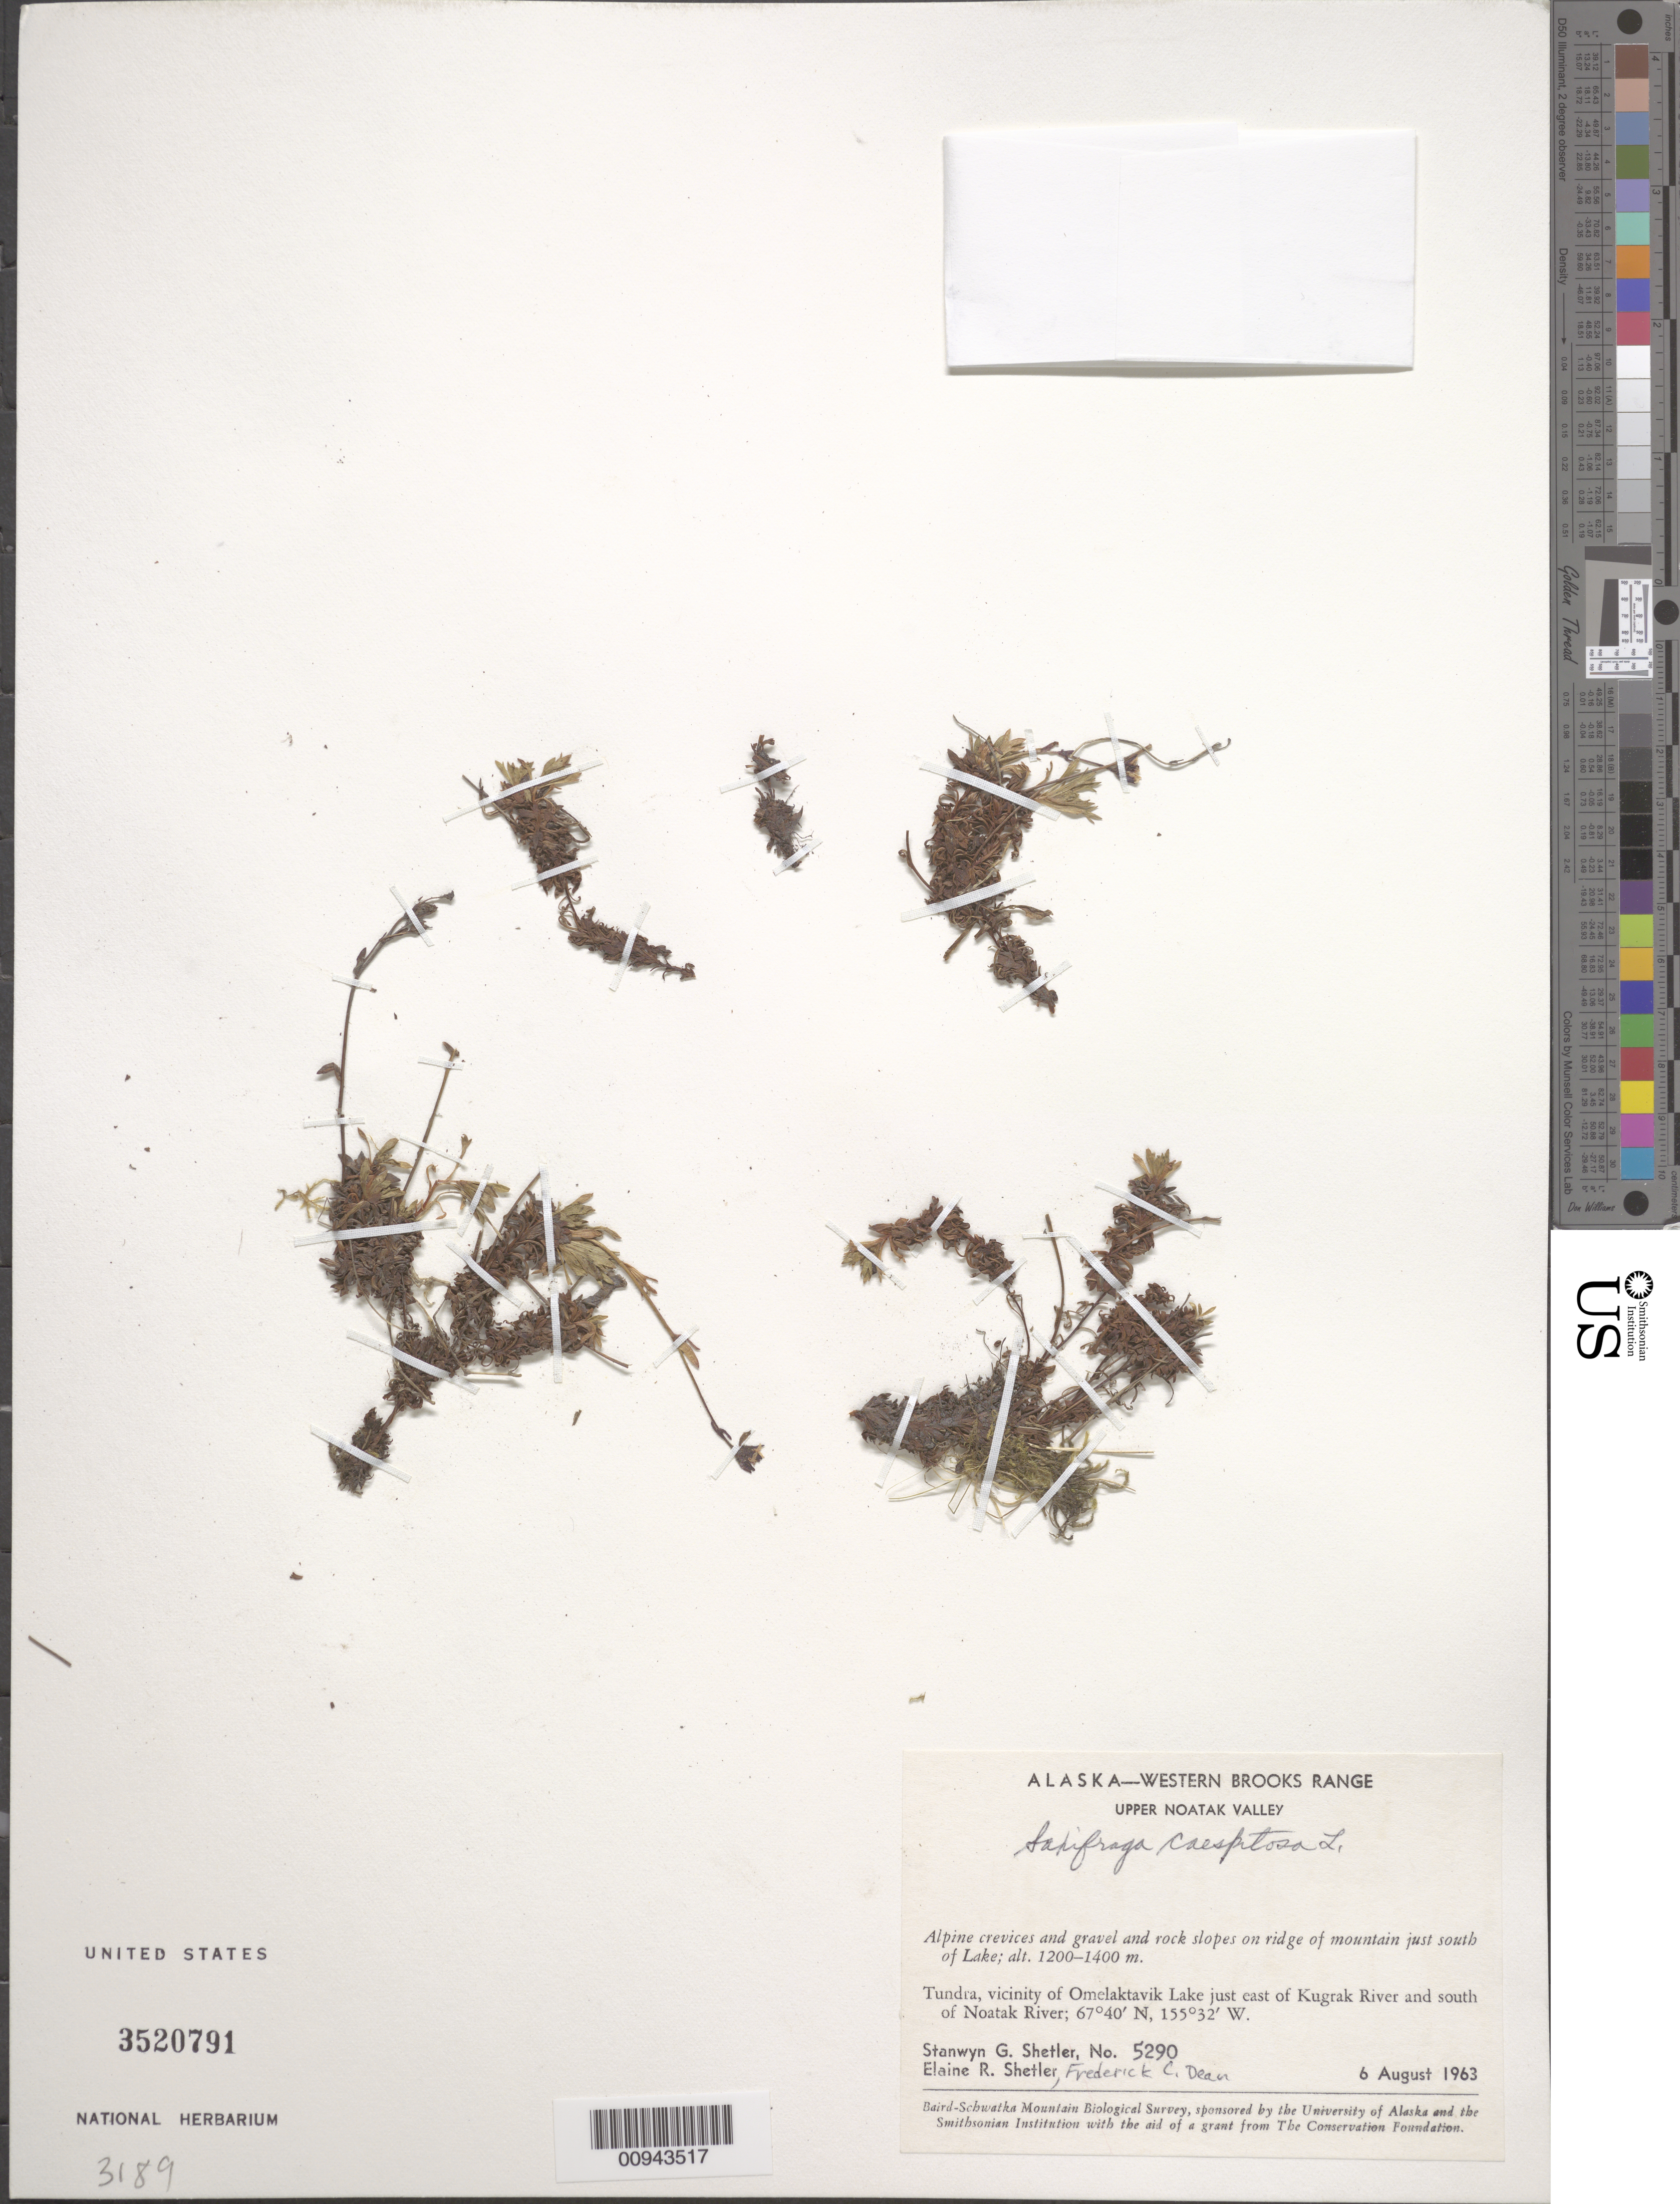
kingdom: Plantae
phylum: Tracheophyta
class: Magnoliopsida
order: Saxifragales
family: Saxifragaceae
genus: Saxifraga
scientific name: Saxifraga caespitosa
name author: L.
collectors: S. Shetler, E. R. Shetler & F. C. Dean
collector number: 5290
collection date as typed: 06 Aug 1963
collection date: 1963-08-06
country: United States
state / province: Alaska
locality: Vicinity of Omelaktavik Lake just east of Kugrak River and south of Noatak River. Western Brooks Range, Upper Noatak Valley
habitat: Tundra. Alpine crevices and gravel and rock slopes on ridge of mountain just south of Lake.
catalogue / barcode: US 3520791